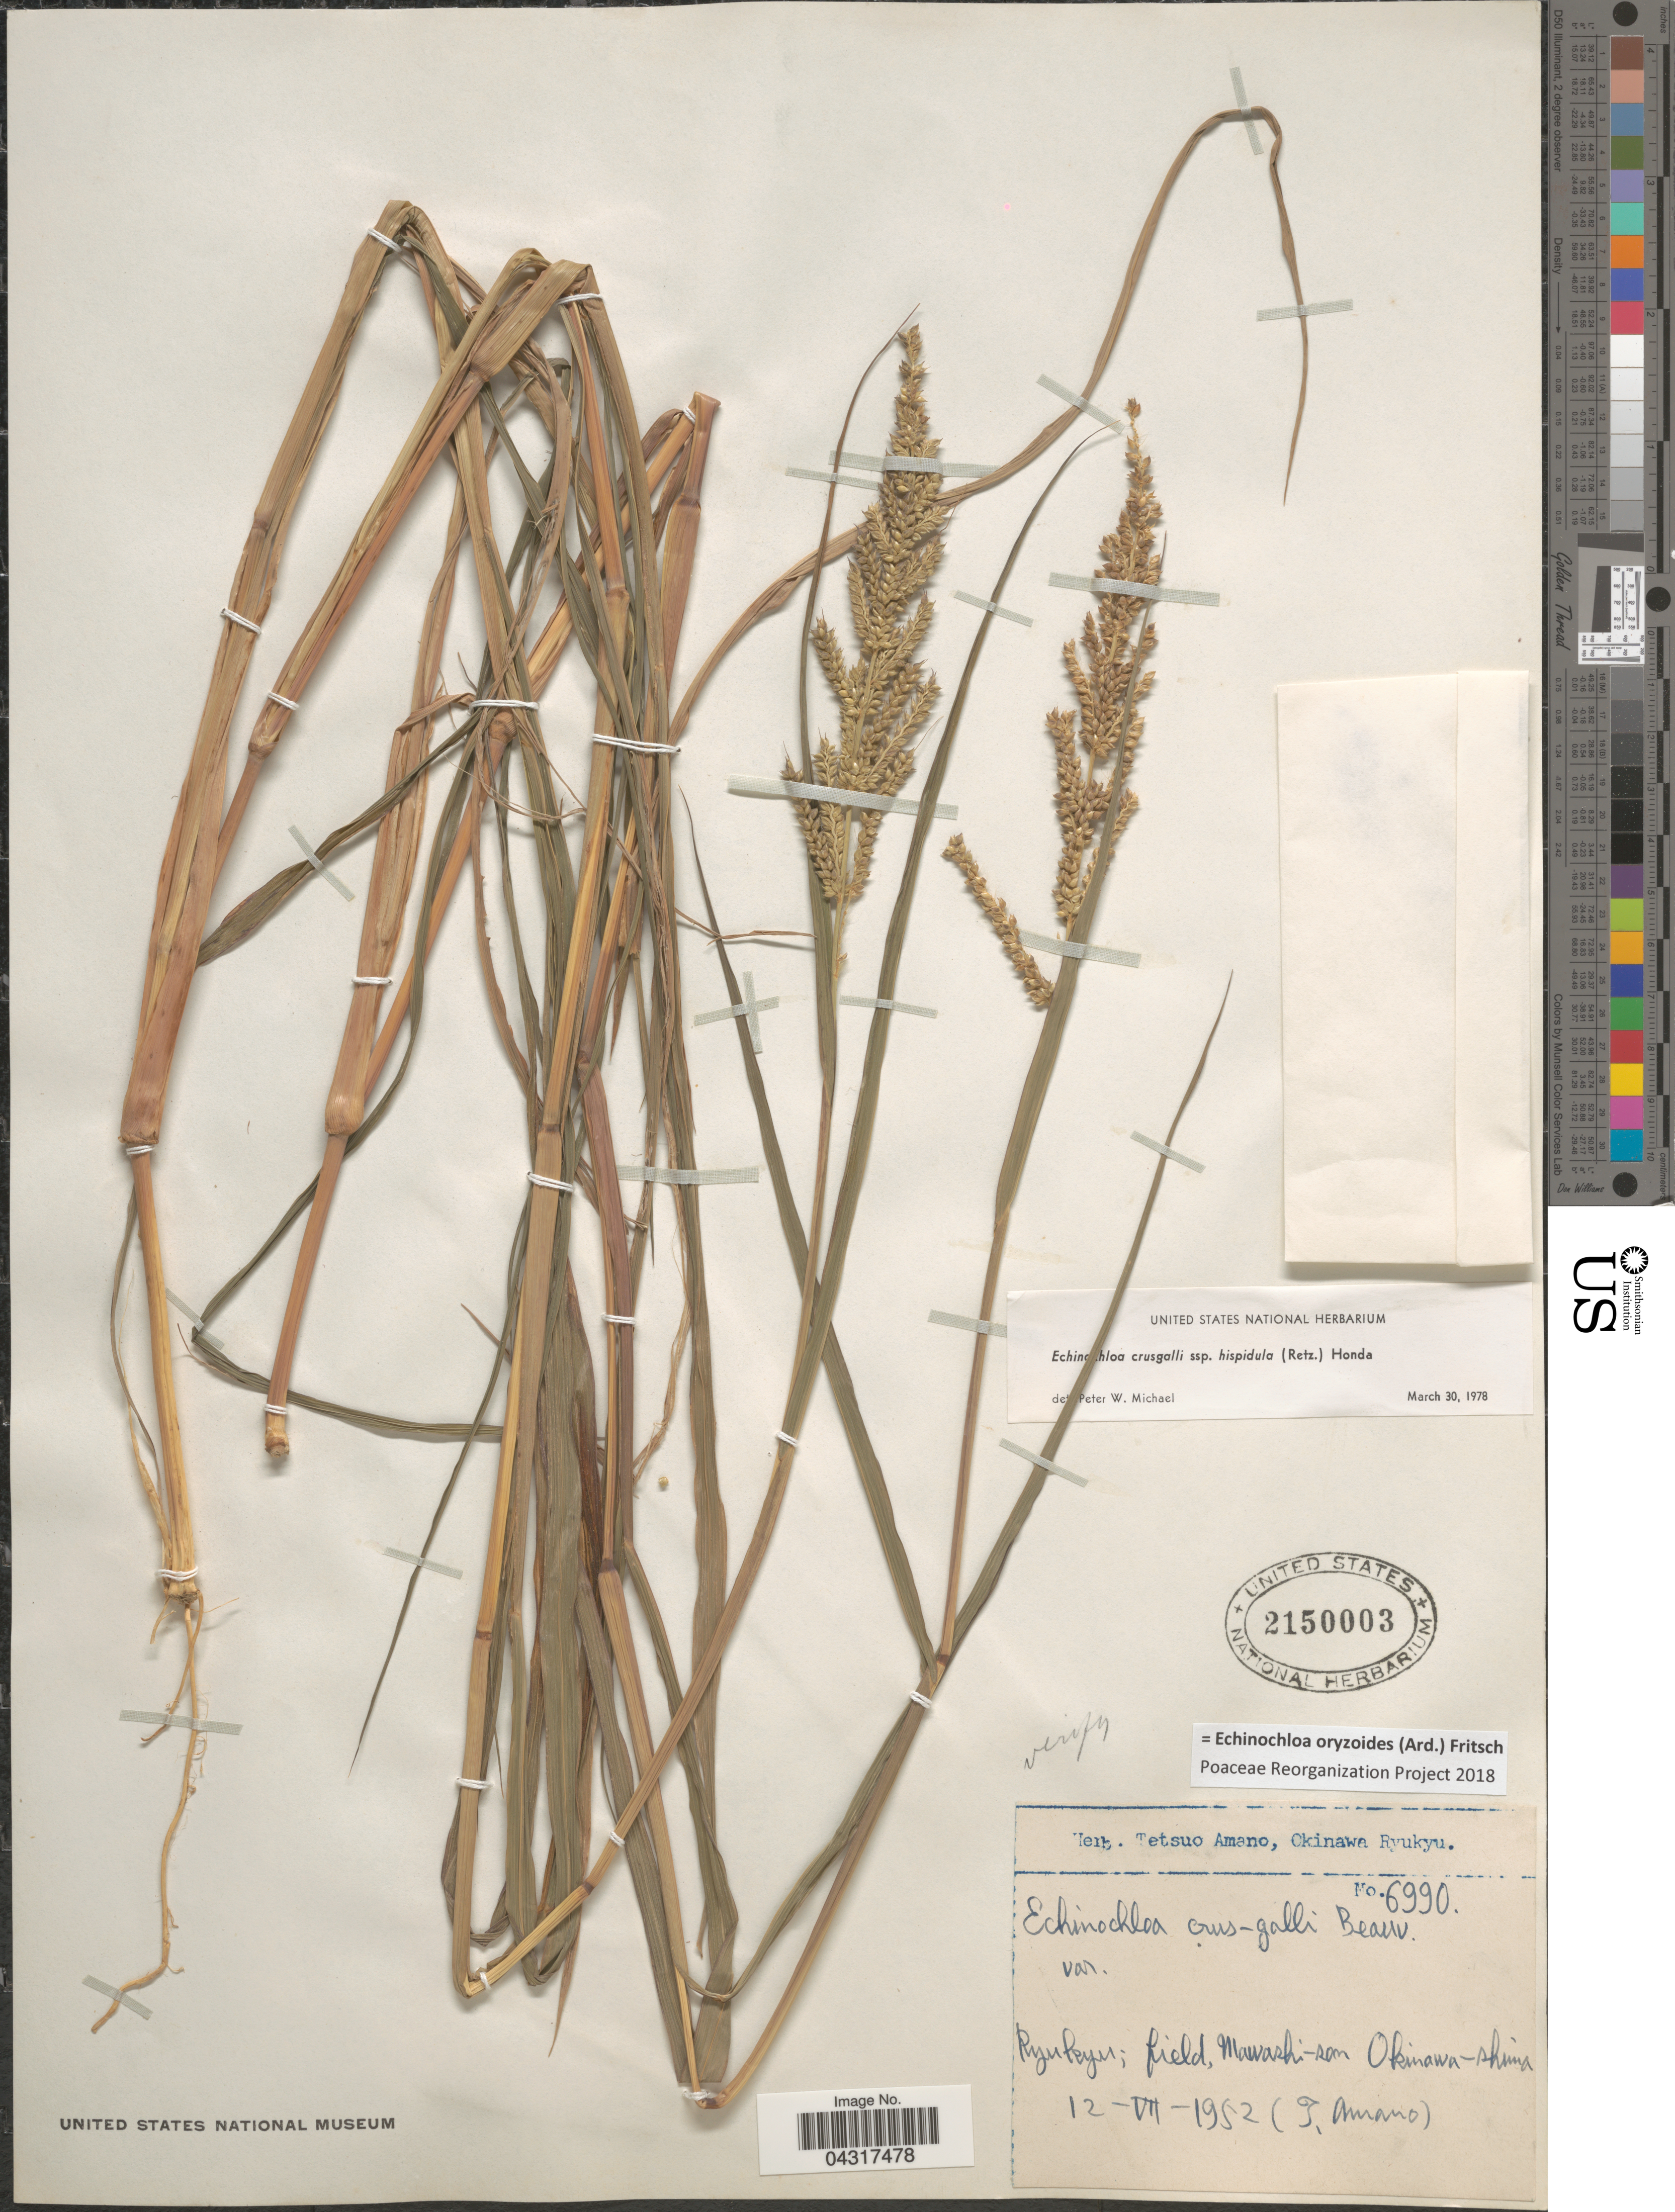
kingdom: Plantae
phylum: Tracheophyta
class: Liliopsida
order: Poales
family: Poaceae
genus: Echinochloa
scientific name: Echinochloa oryzoides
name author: (Ard.) Fritsch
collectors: T. Amano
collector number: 6990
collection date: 1952-07-12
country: Japan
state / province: Okinawa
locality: Ryukyu; field, Mawashi-san Okinawa-shima.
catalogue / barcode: US 2150003